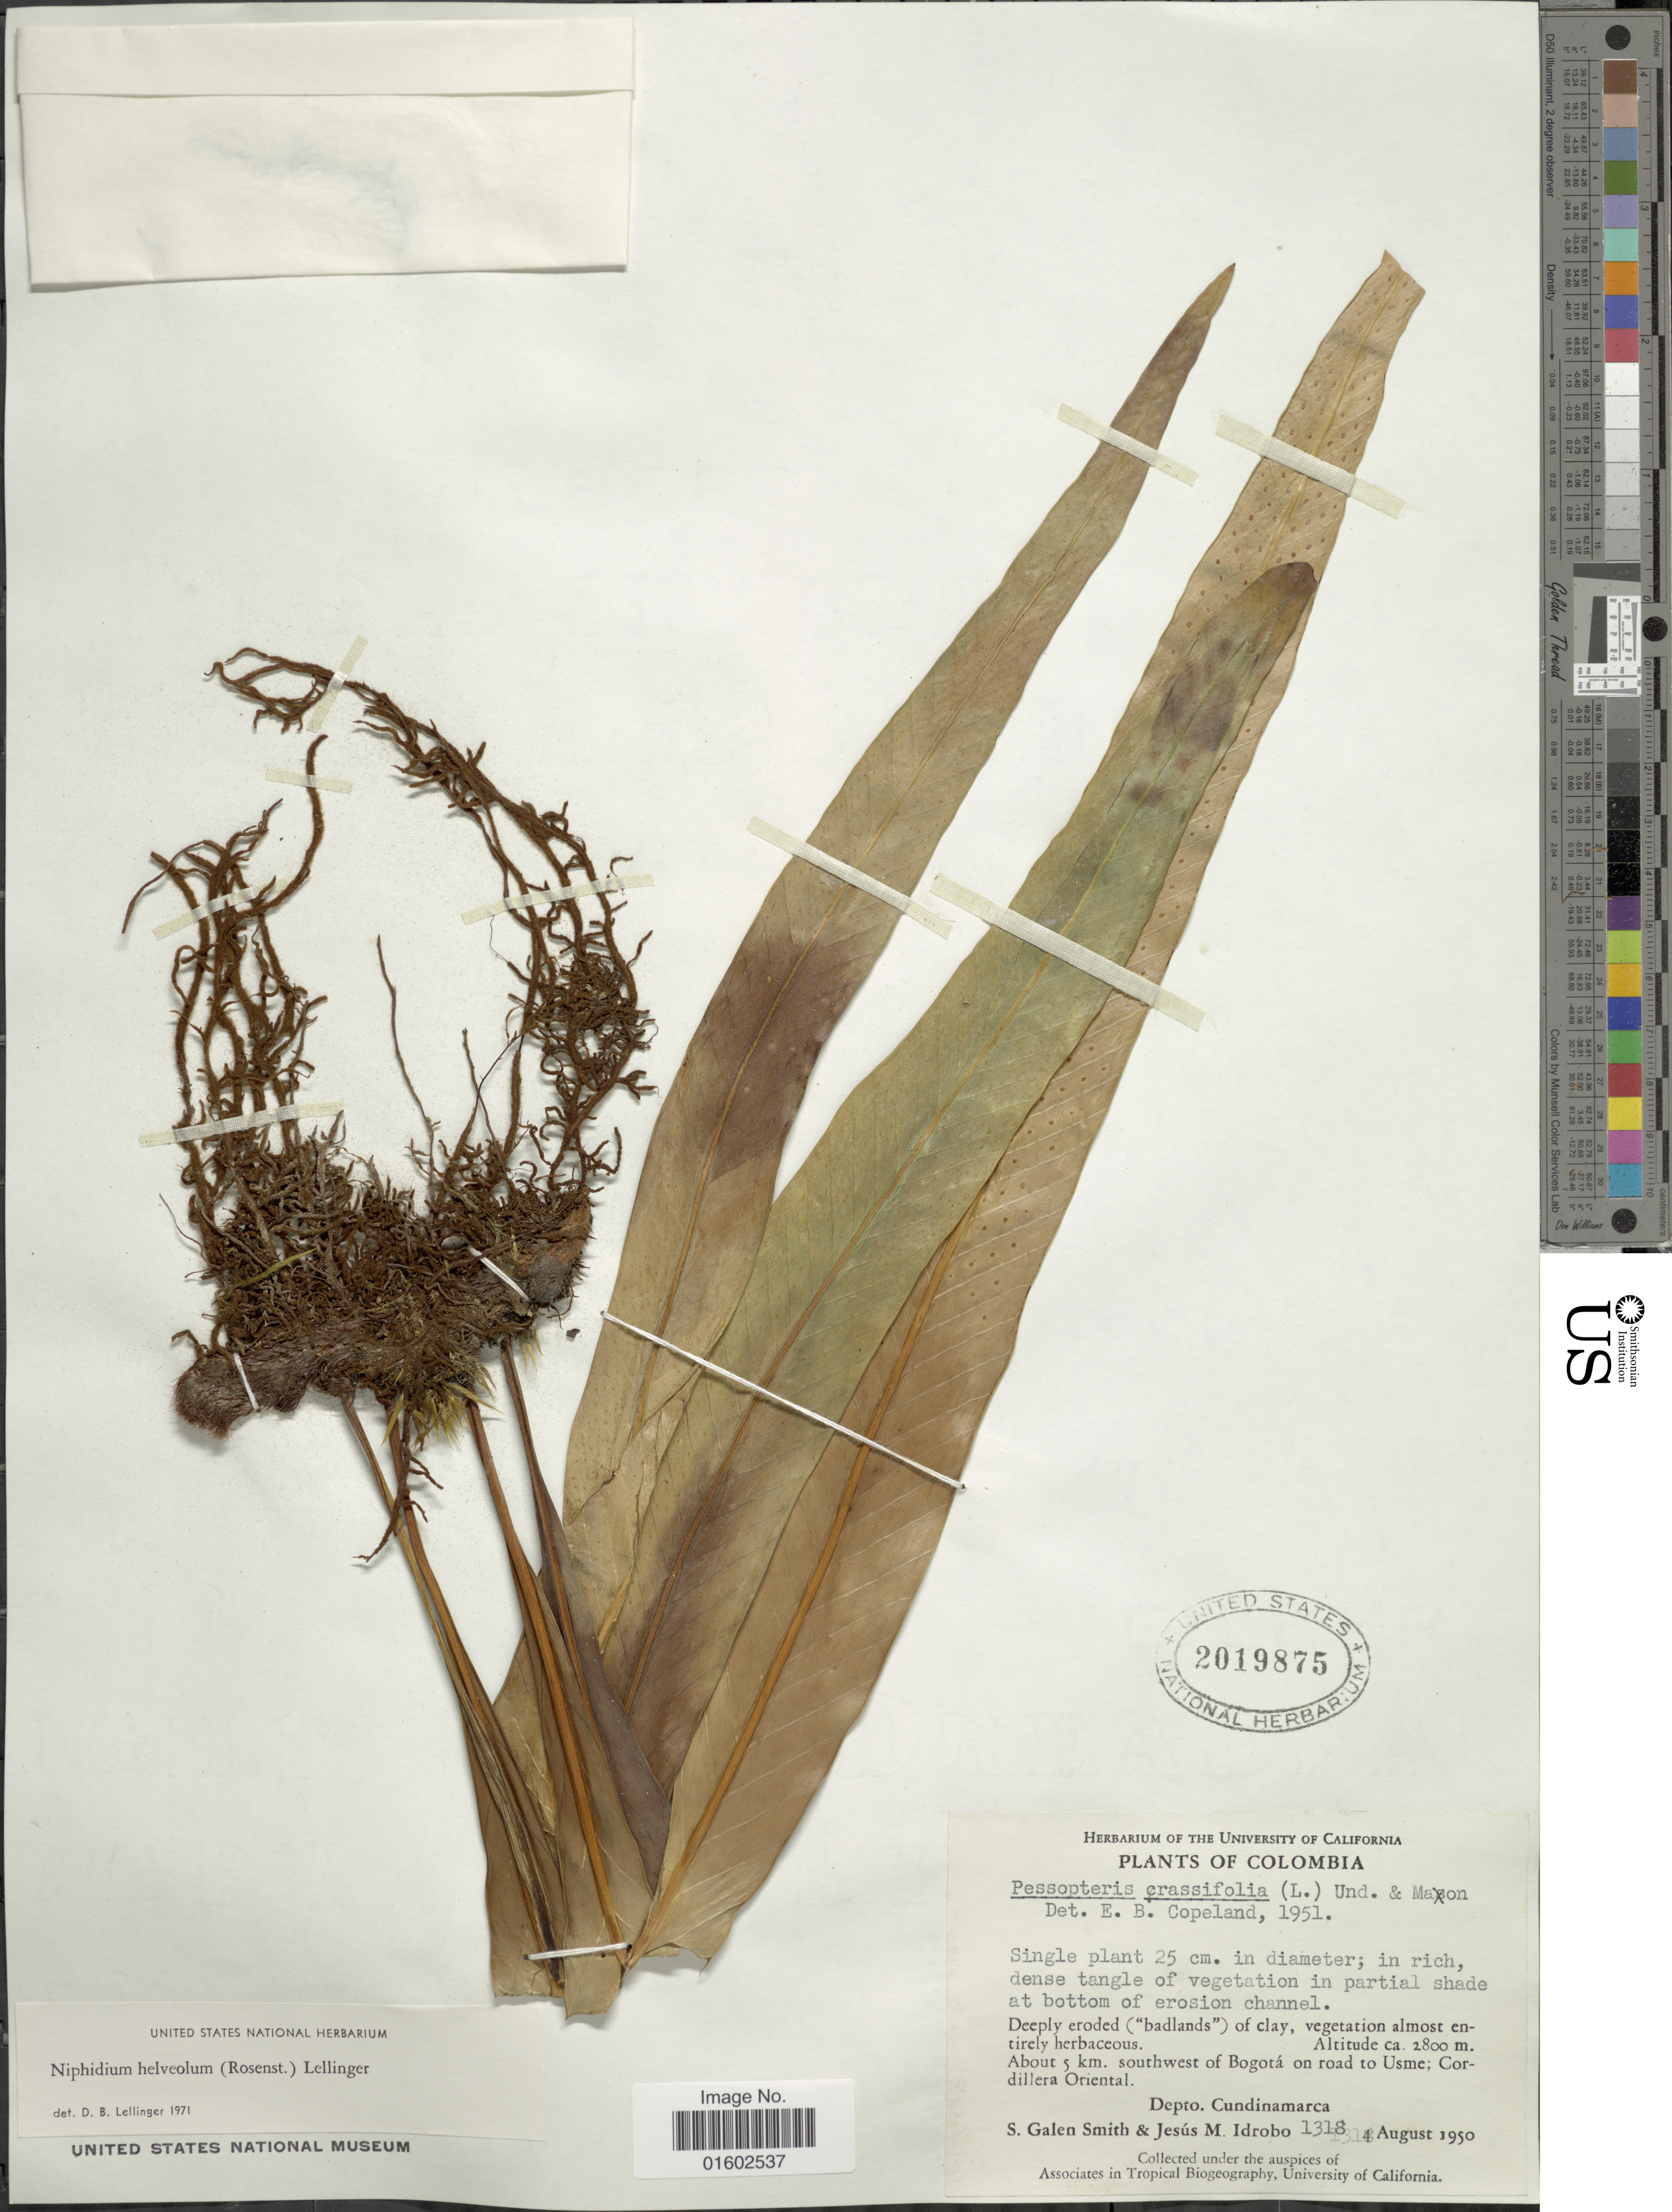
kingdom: Plantae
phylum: Tracheophyta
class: Polypodiopsida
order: Polypodiales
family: Polypodiaceae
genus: Niphidium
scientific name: Niphidium mortonianum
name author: Lellinger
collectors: S. G. Smith & J. M. Idrobo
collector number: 1318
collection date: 1950-08-04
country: Colombia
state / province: Cundinamarca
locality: Depto. Cundinamarca, about 5 km. southwest of Bogota on road to Usme: Cordillera Oriental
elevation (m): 2800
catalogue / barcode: US 2019875